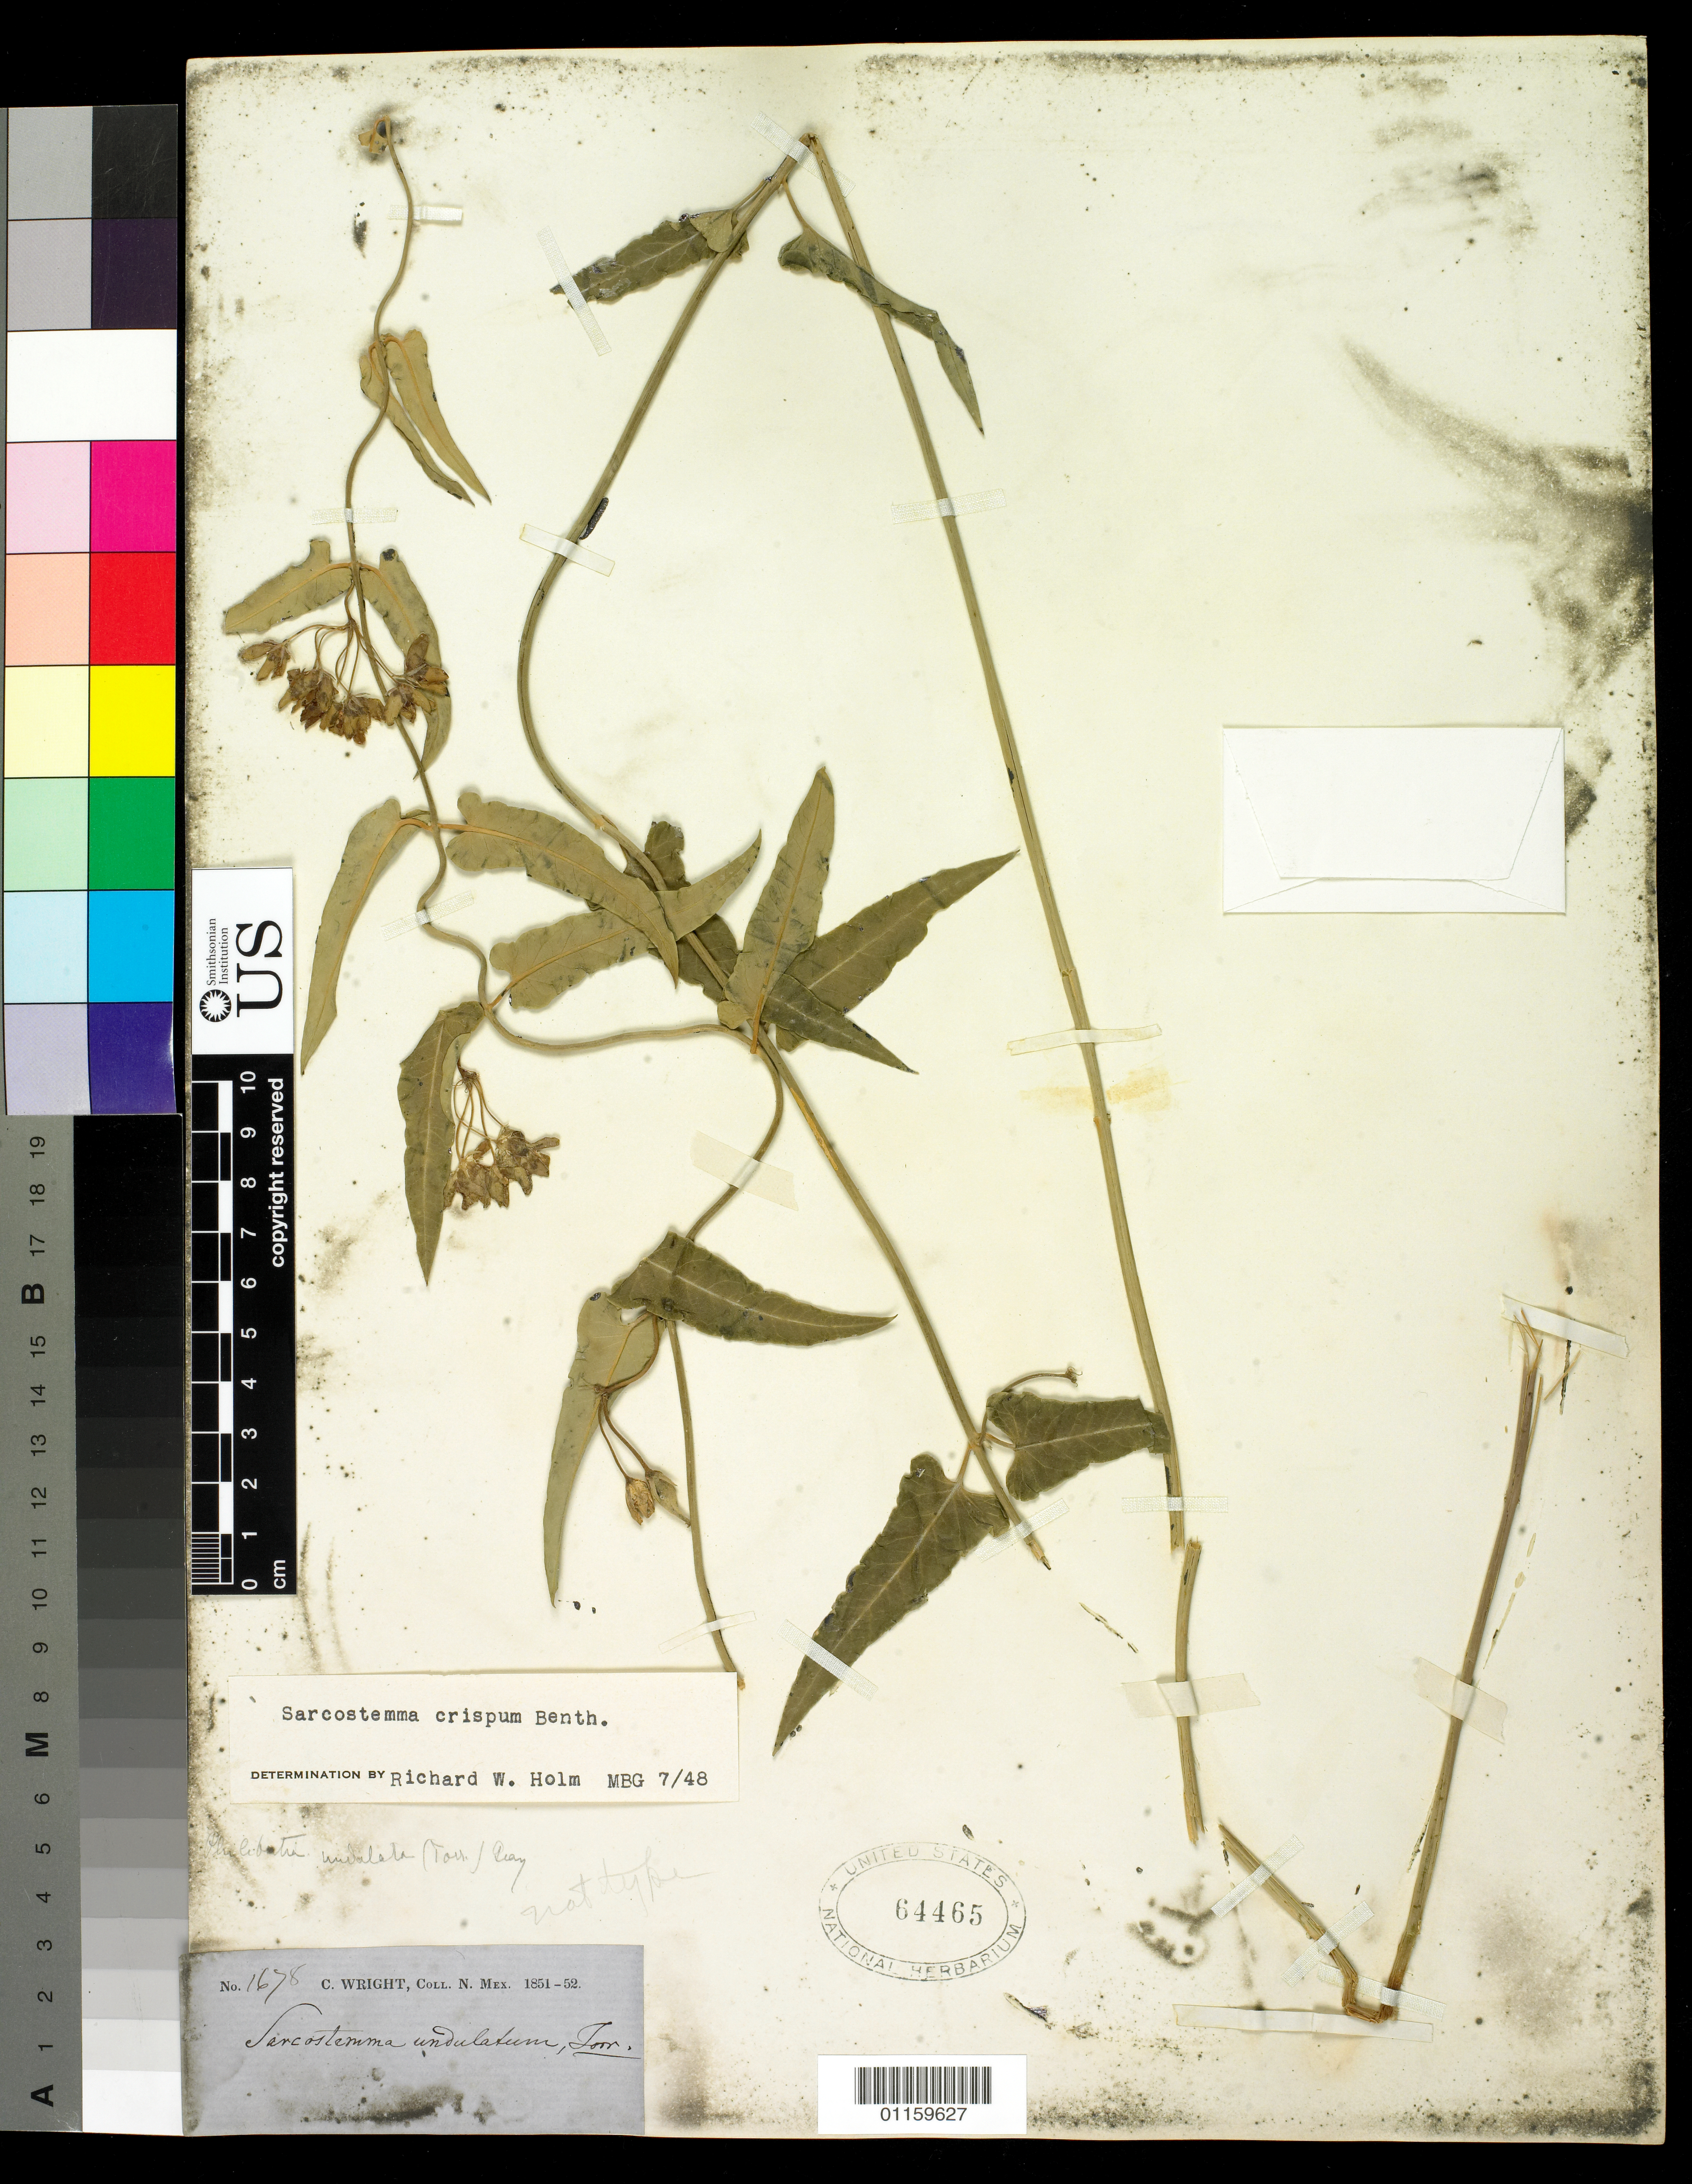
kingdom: Plantae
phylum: Tracheophyta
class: Magnoliopsida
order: Gentianales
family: Apocynaceae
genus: Sarcostemma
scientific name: Sarcostemma crispum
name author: Benth.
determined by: Holm, --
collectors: C. Wright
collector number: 1678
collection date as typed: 1851 to -- --- 1852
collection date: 1851/1852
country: United States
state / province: New Mexico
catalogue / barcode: US 64465